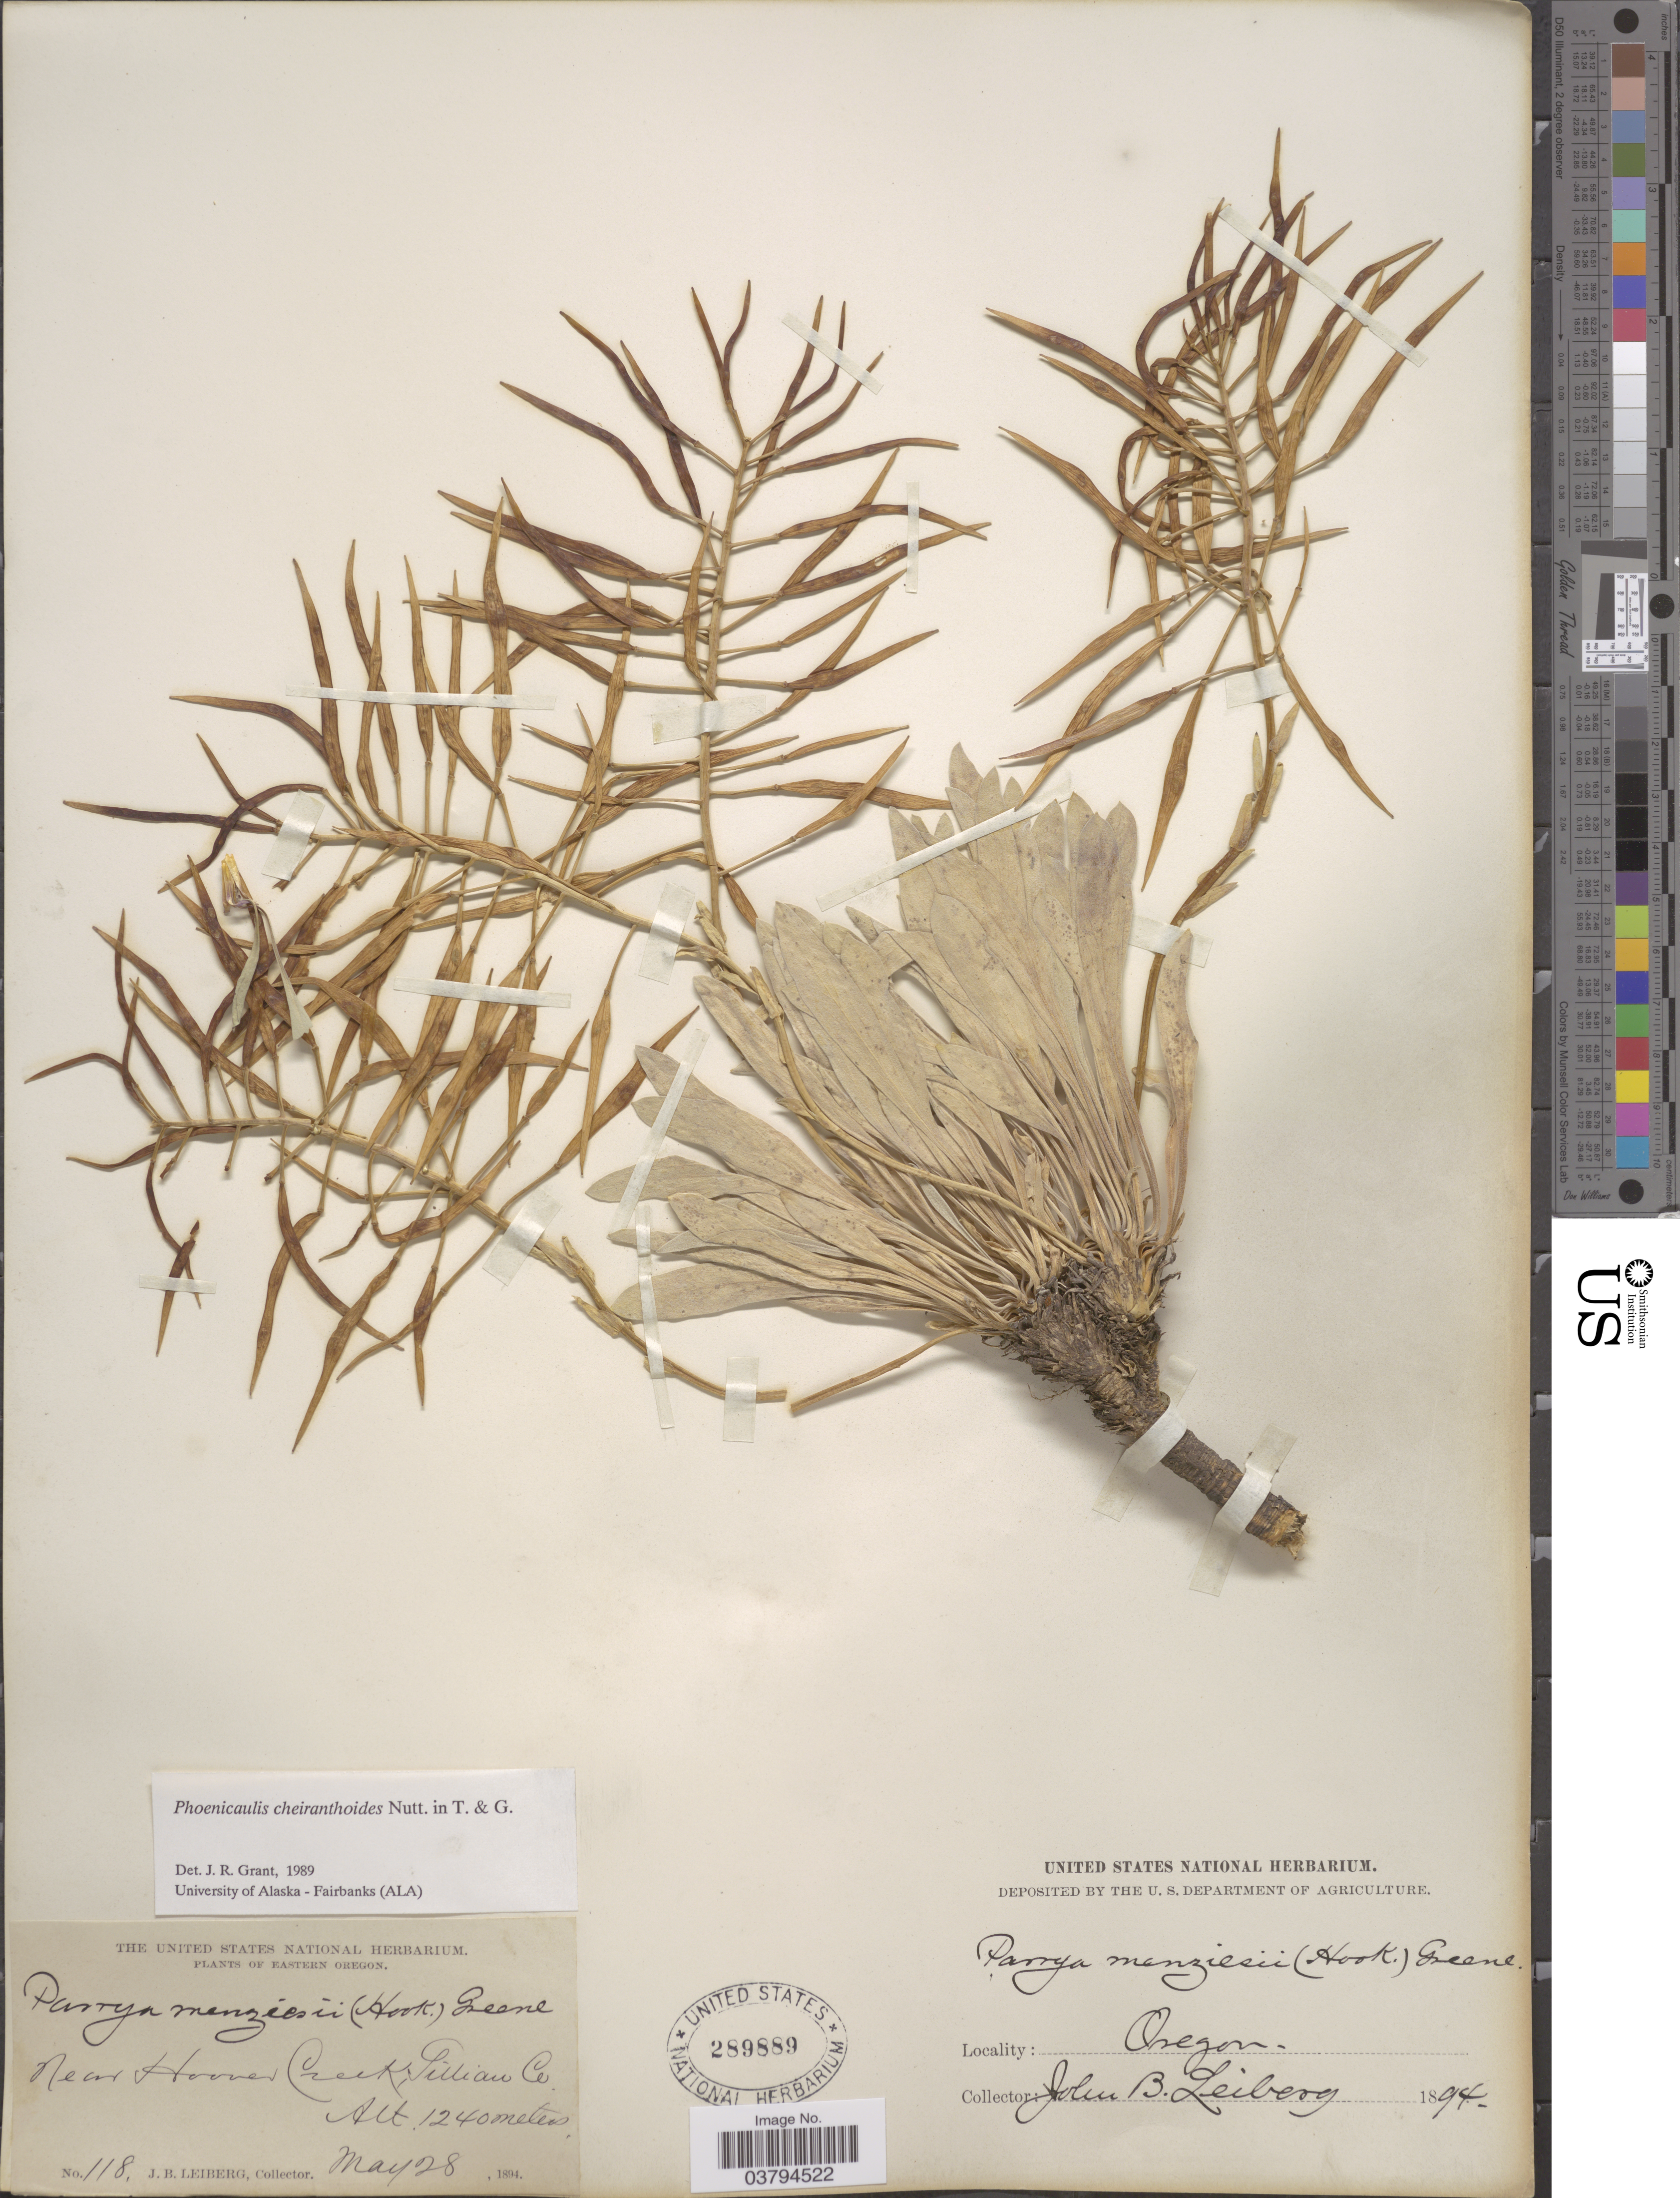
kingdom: Plantae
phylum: Tracheophyta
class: Magnoliopsida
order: Brassicales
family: Brassicaceae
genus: Phoenicaulis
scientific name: Phoenicaulis cheiranthoides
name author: Nutt.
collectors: J. B. Leiberg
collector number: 118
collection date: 1894-05-28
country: United States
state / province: Oregon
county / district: Gilliam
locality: Eastern Oregon. Near Hoover Creek, Gilliam Co.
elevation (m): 1240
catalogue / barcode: US 289889